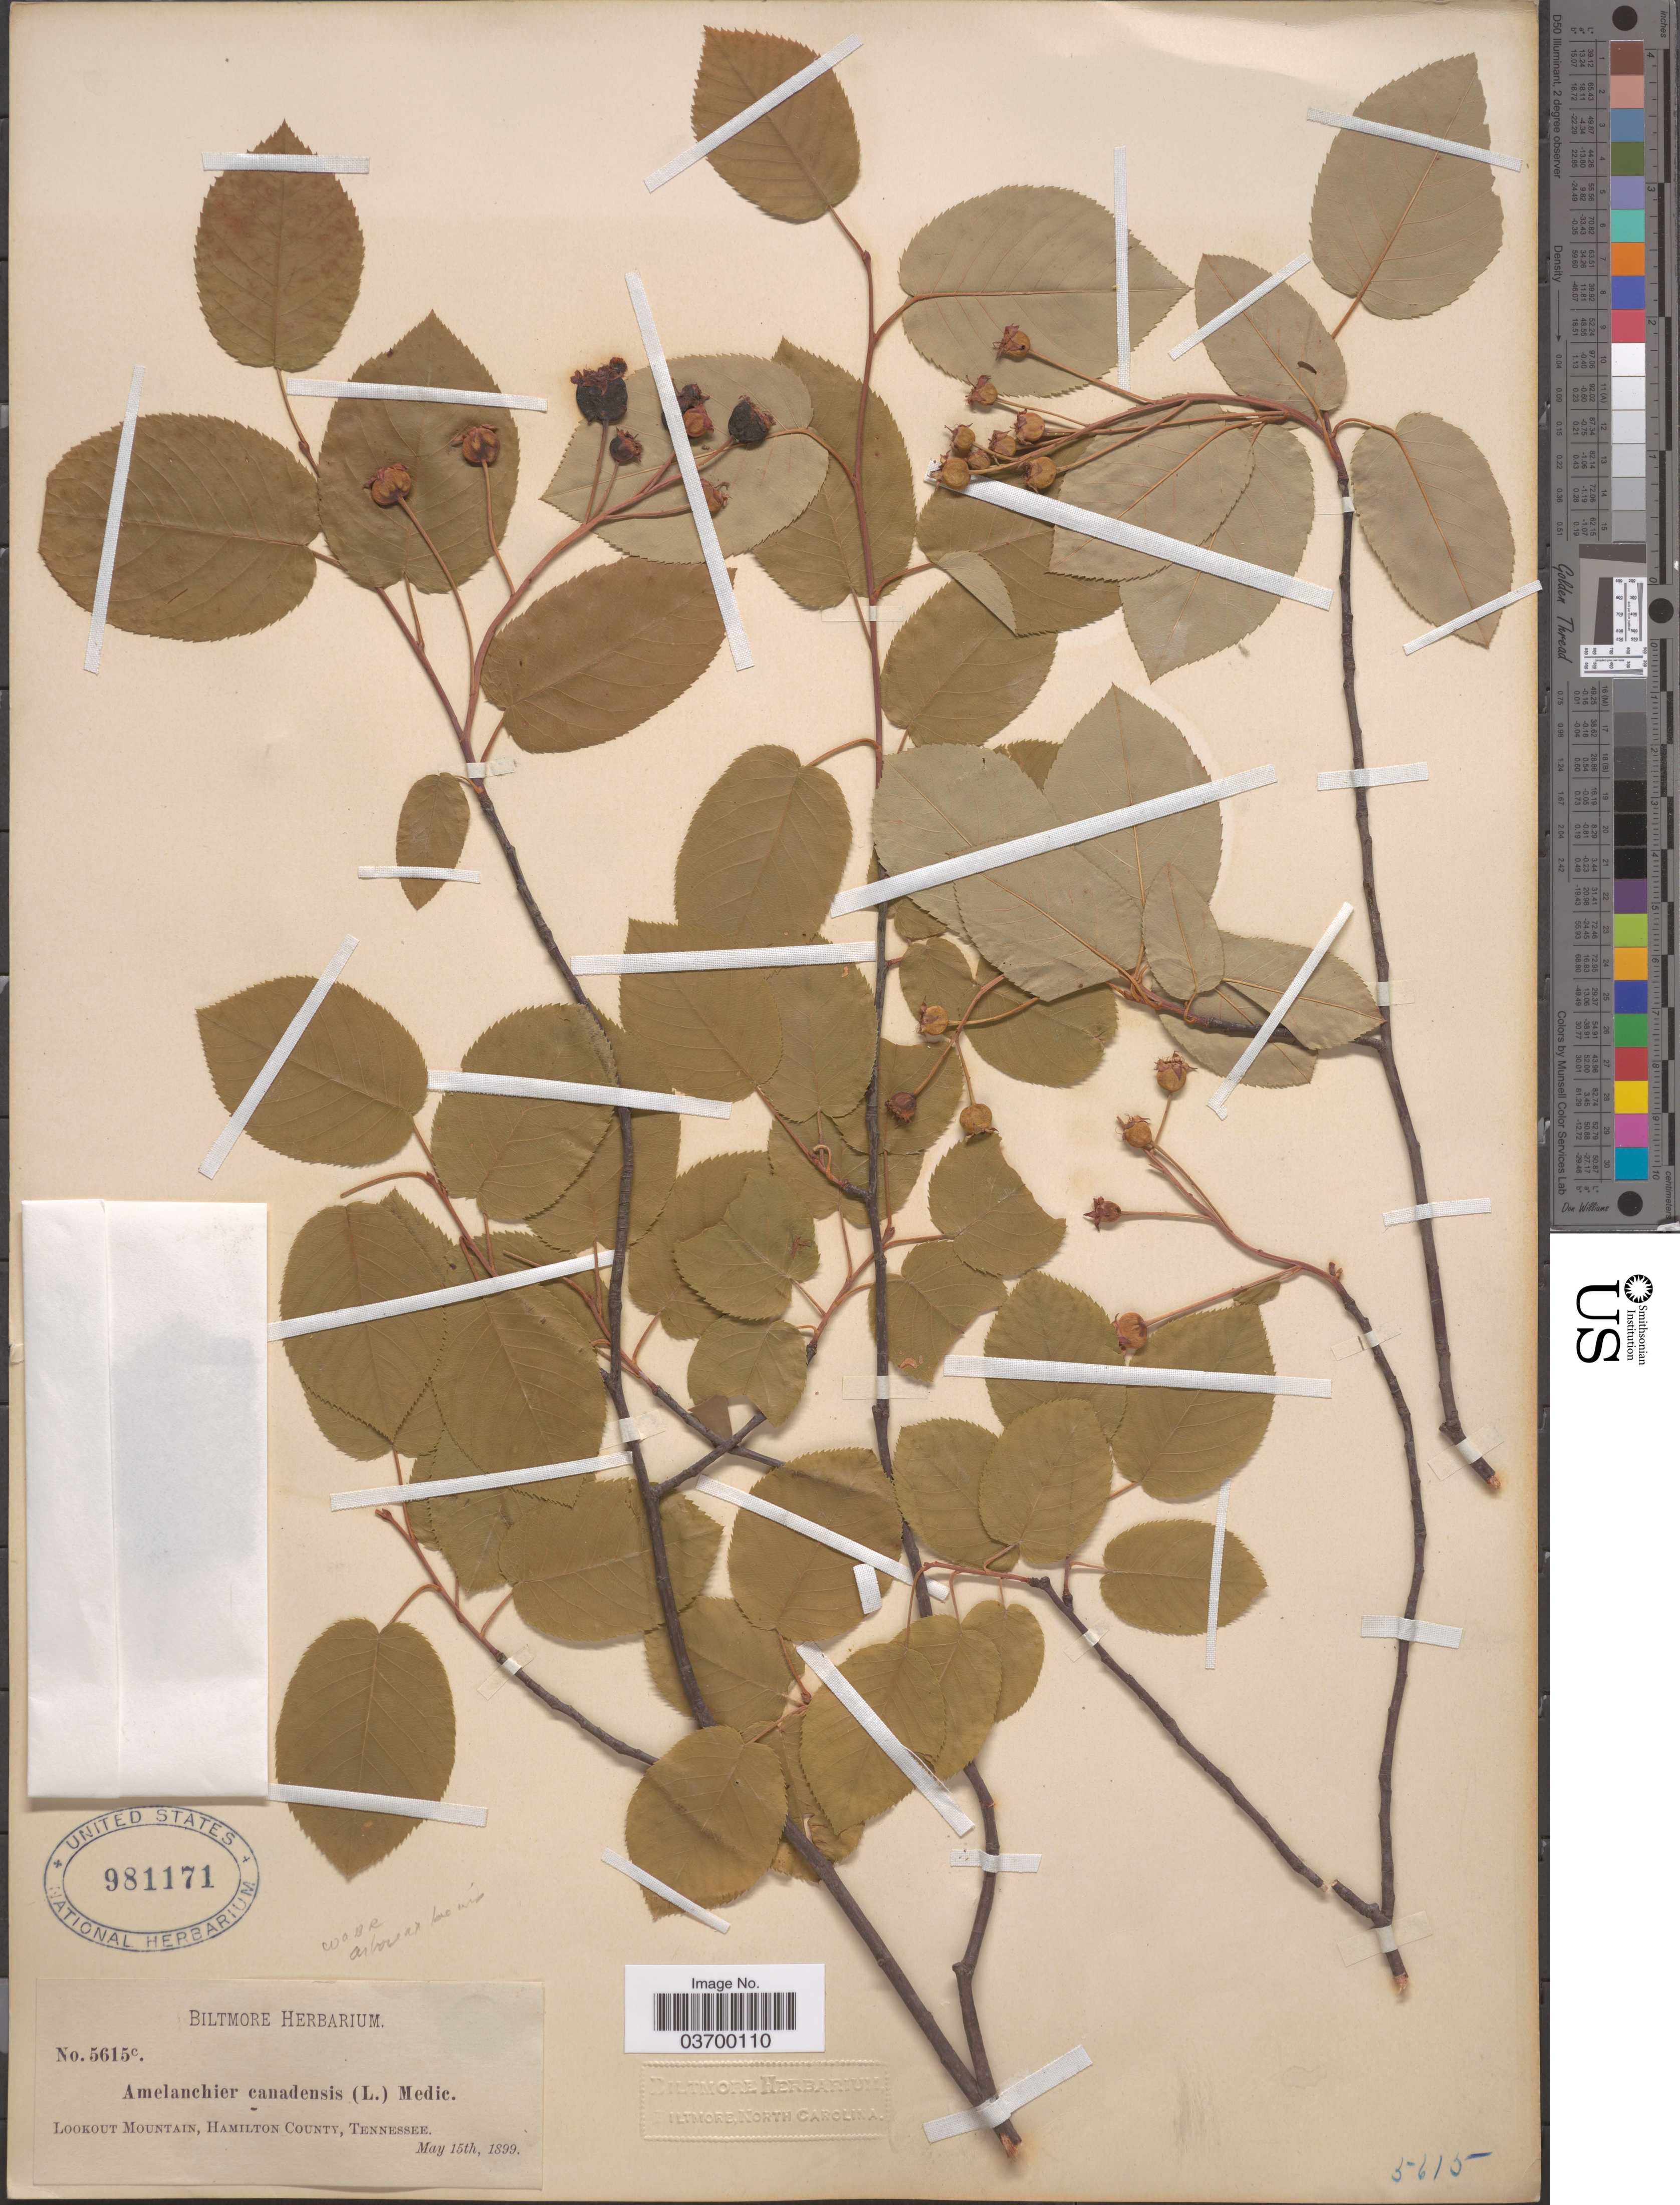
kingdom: Plantae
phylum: Tracheophyta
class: Magnoliopsida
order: Rosales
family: Rosaceae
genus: Amelanchier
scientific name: Amelanchier arborea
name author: (F. Michx.) Fernald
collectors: ex herb. Biltmore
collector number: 5615c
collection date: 1899-05-15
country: United States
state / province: Tennessee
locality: Lookout Mountain, Hamilton County.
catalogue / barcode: US 981171